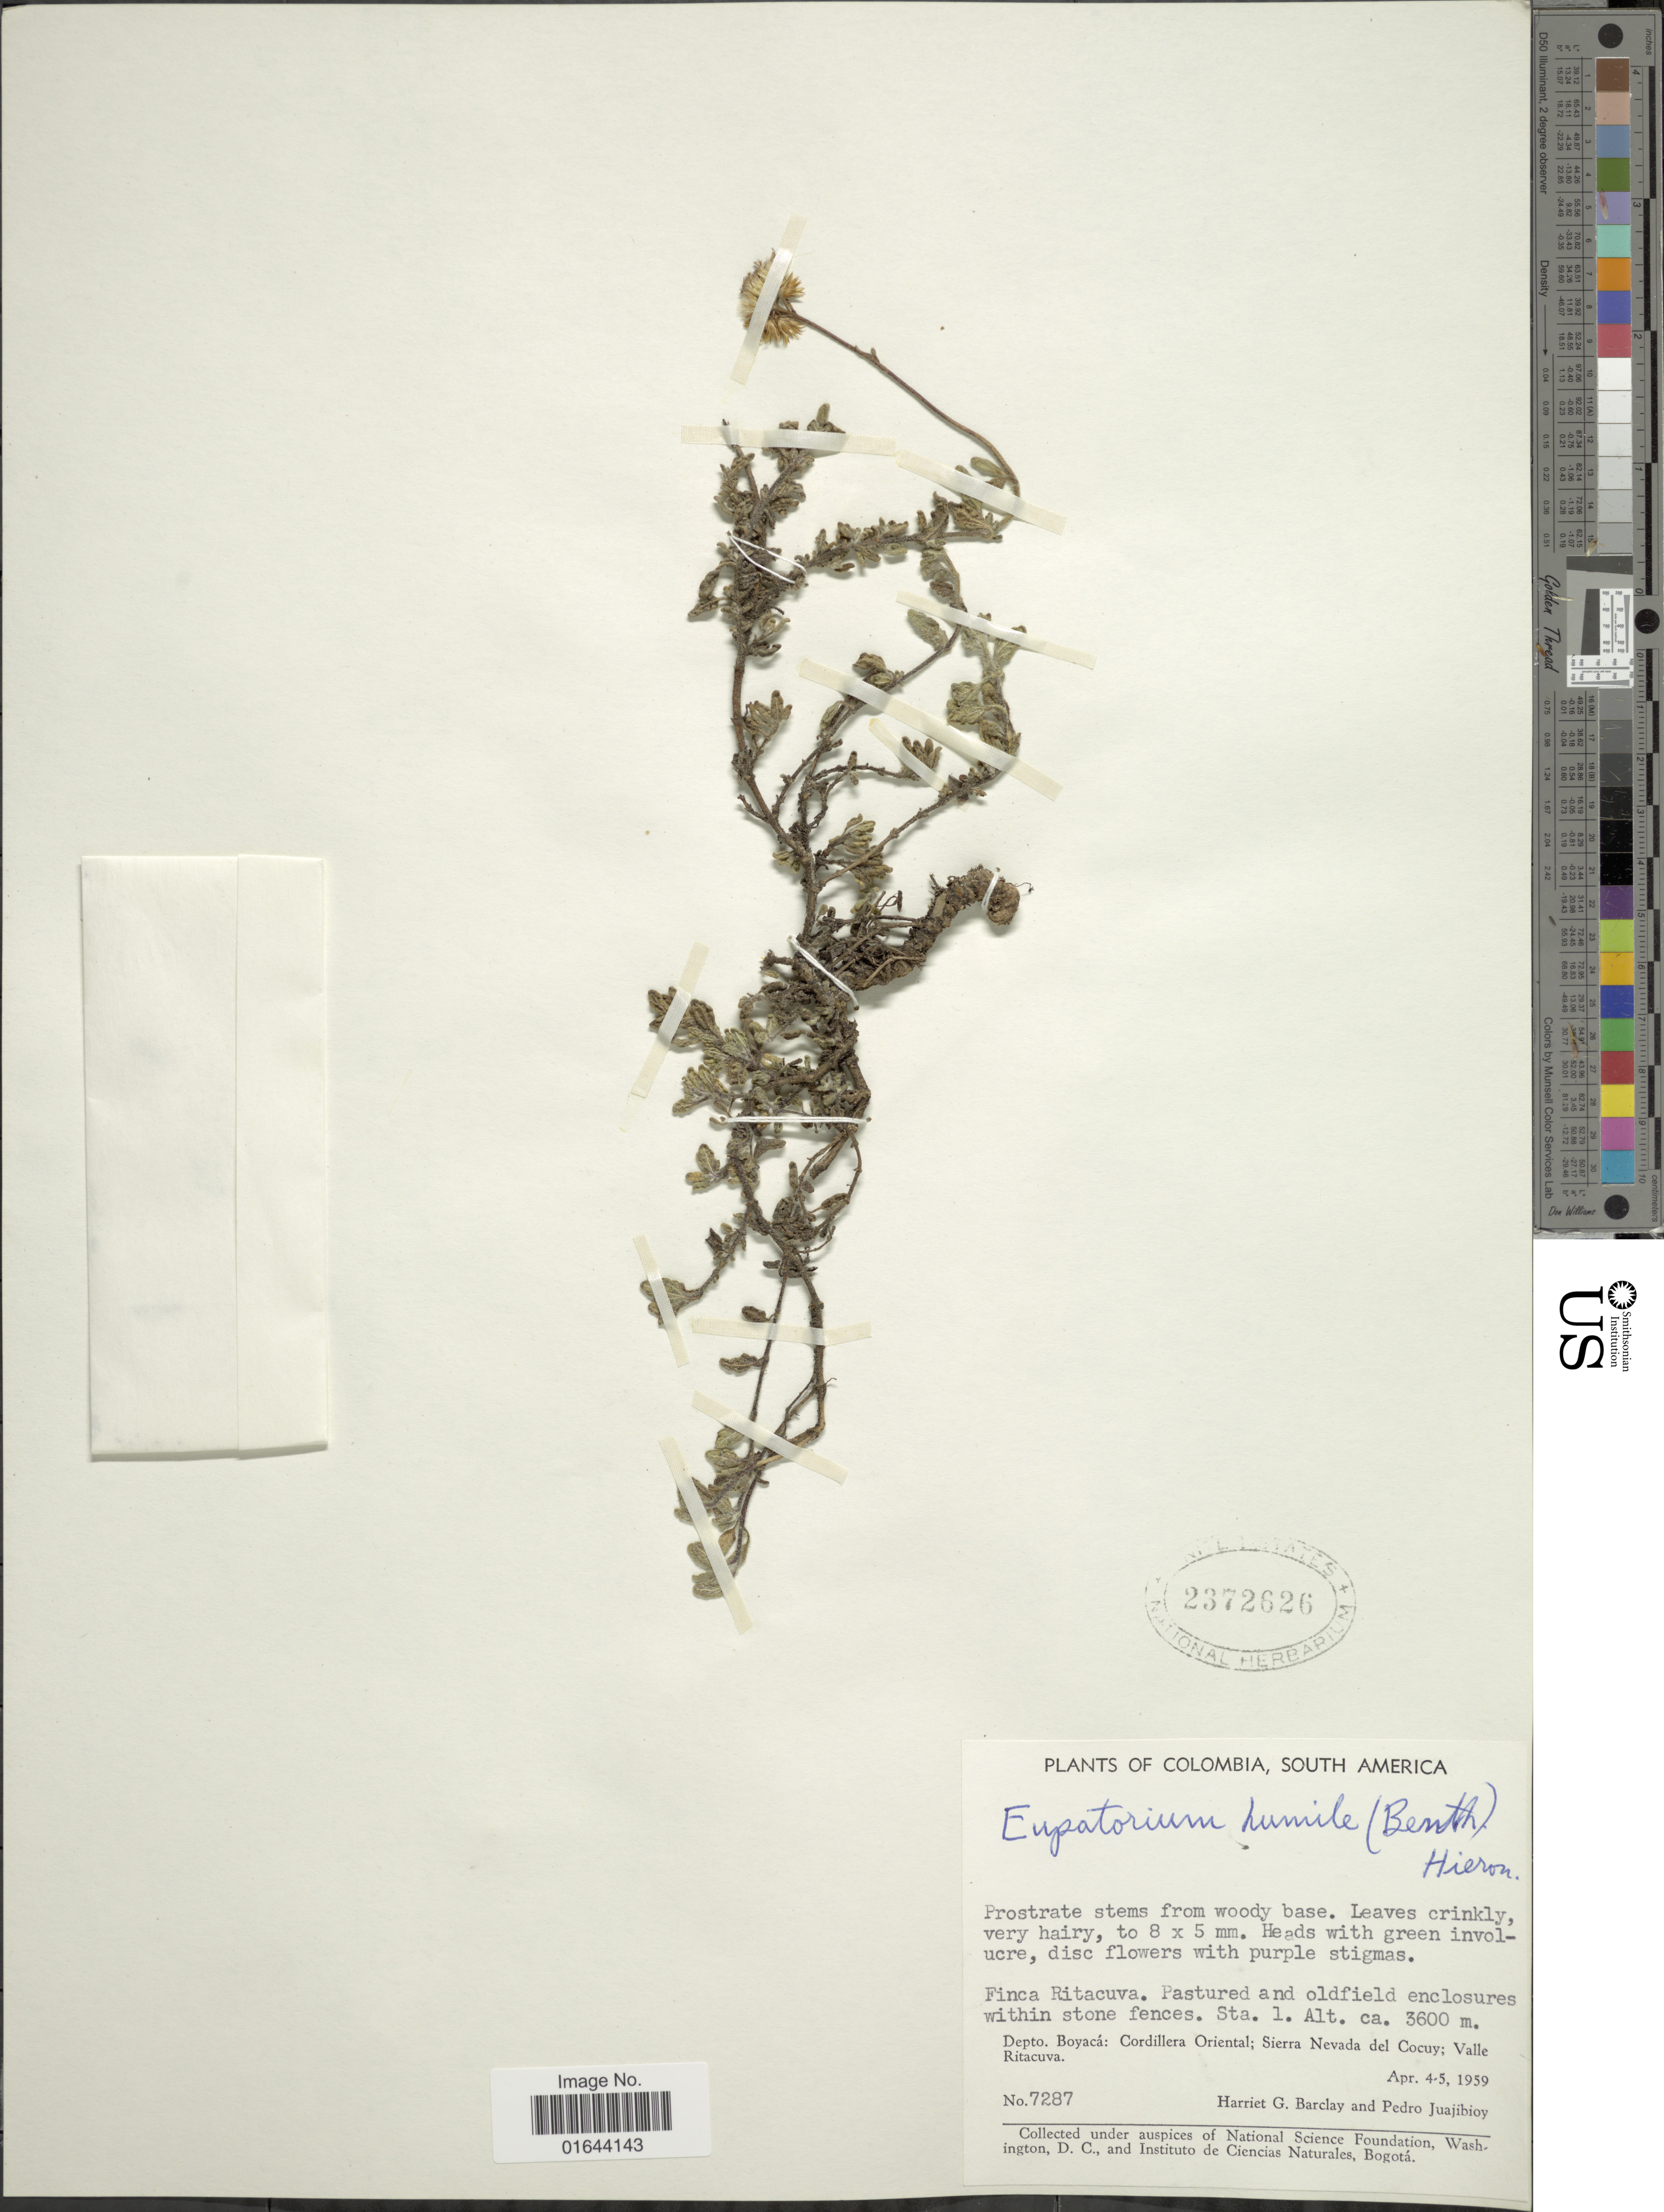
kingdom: Plantae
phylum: Tracheophyta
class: Magnoliopsida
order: Asterales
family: Asteraceae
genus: Lourteigia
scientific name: Lourteigia humilis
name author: (Benth.) R.M. King & H. Rob.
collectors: H. G. Barclay & P. Juajibioy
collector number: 7287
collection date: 1959-04-04/1959-04-05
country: Colombia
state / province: Boyacá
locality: Finca Ritacuva. Depto. Boyaca: Cordillera Oriental; Sierra Nevada del Cocuy, Valley Ritacuva.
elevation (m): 3600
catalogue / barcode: US 2372626